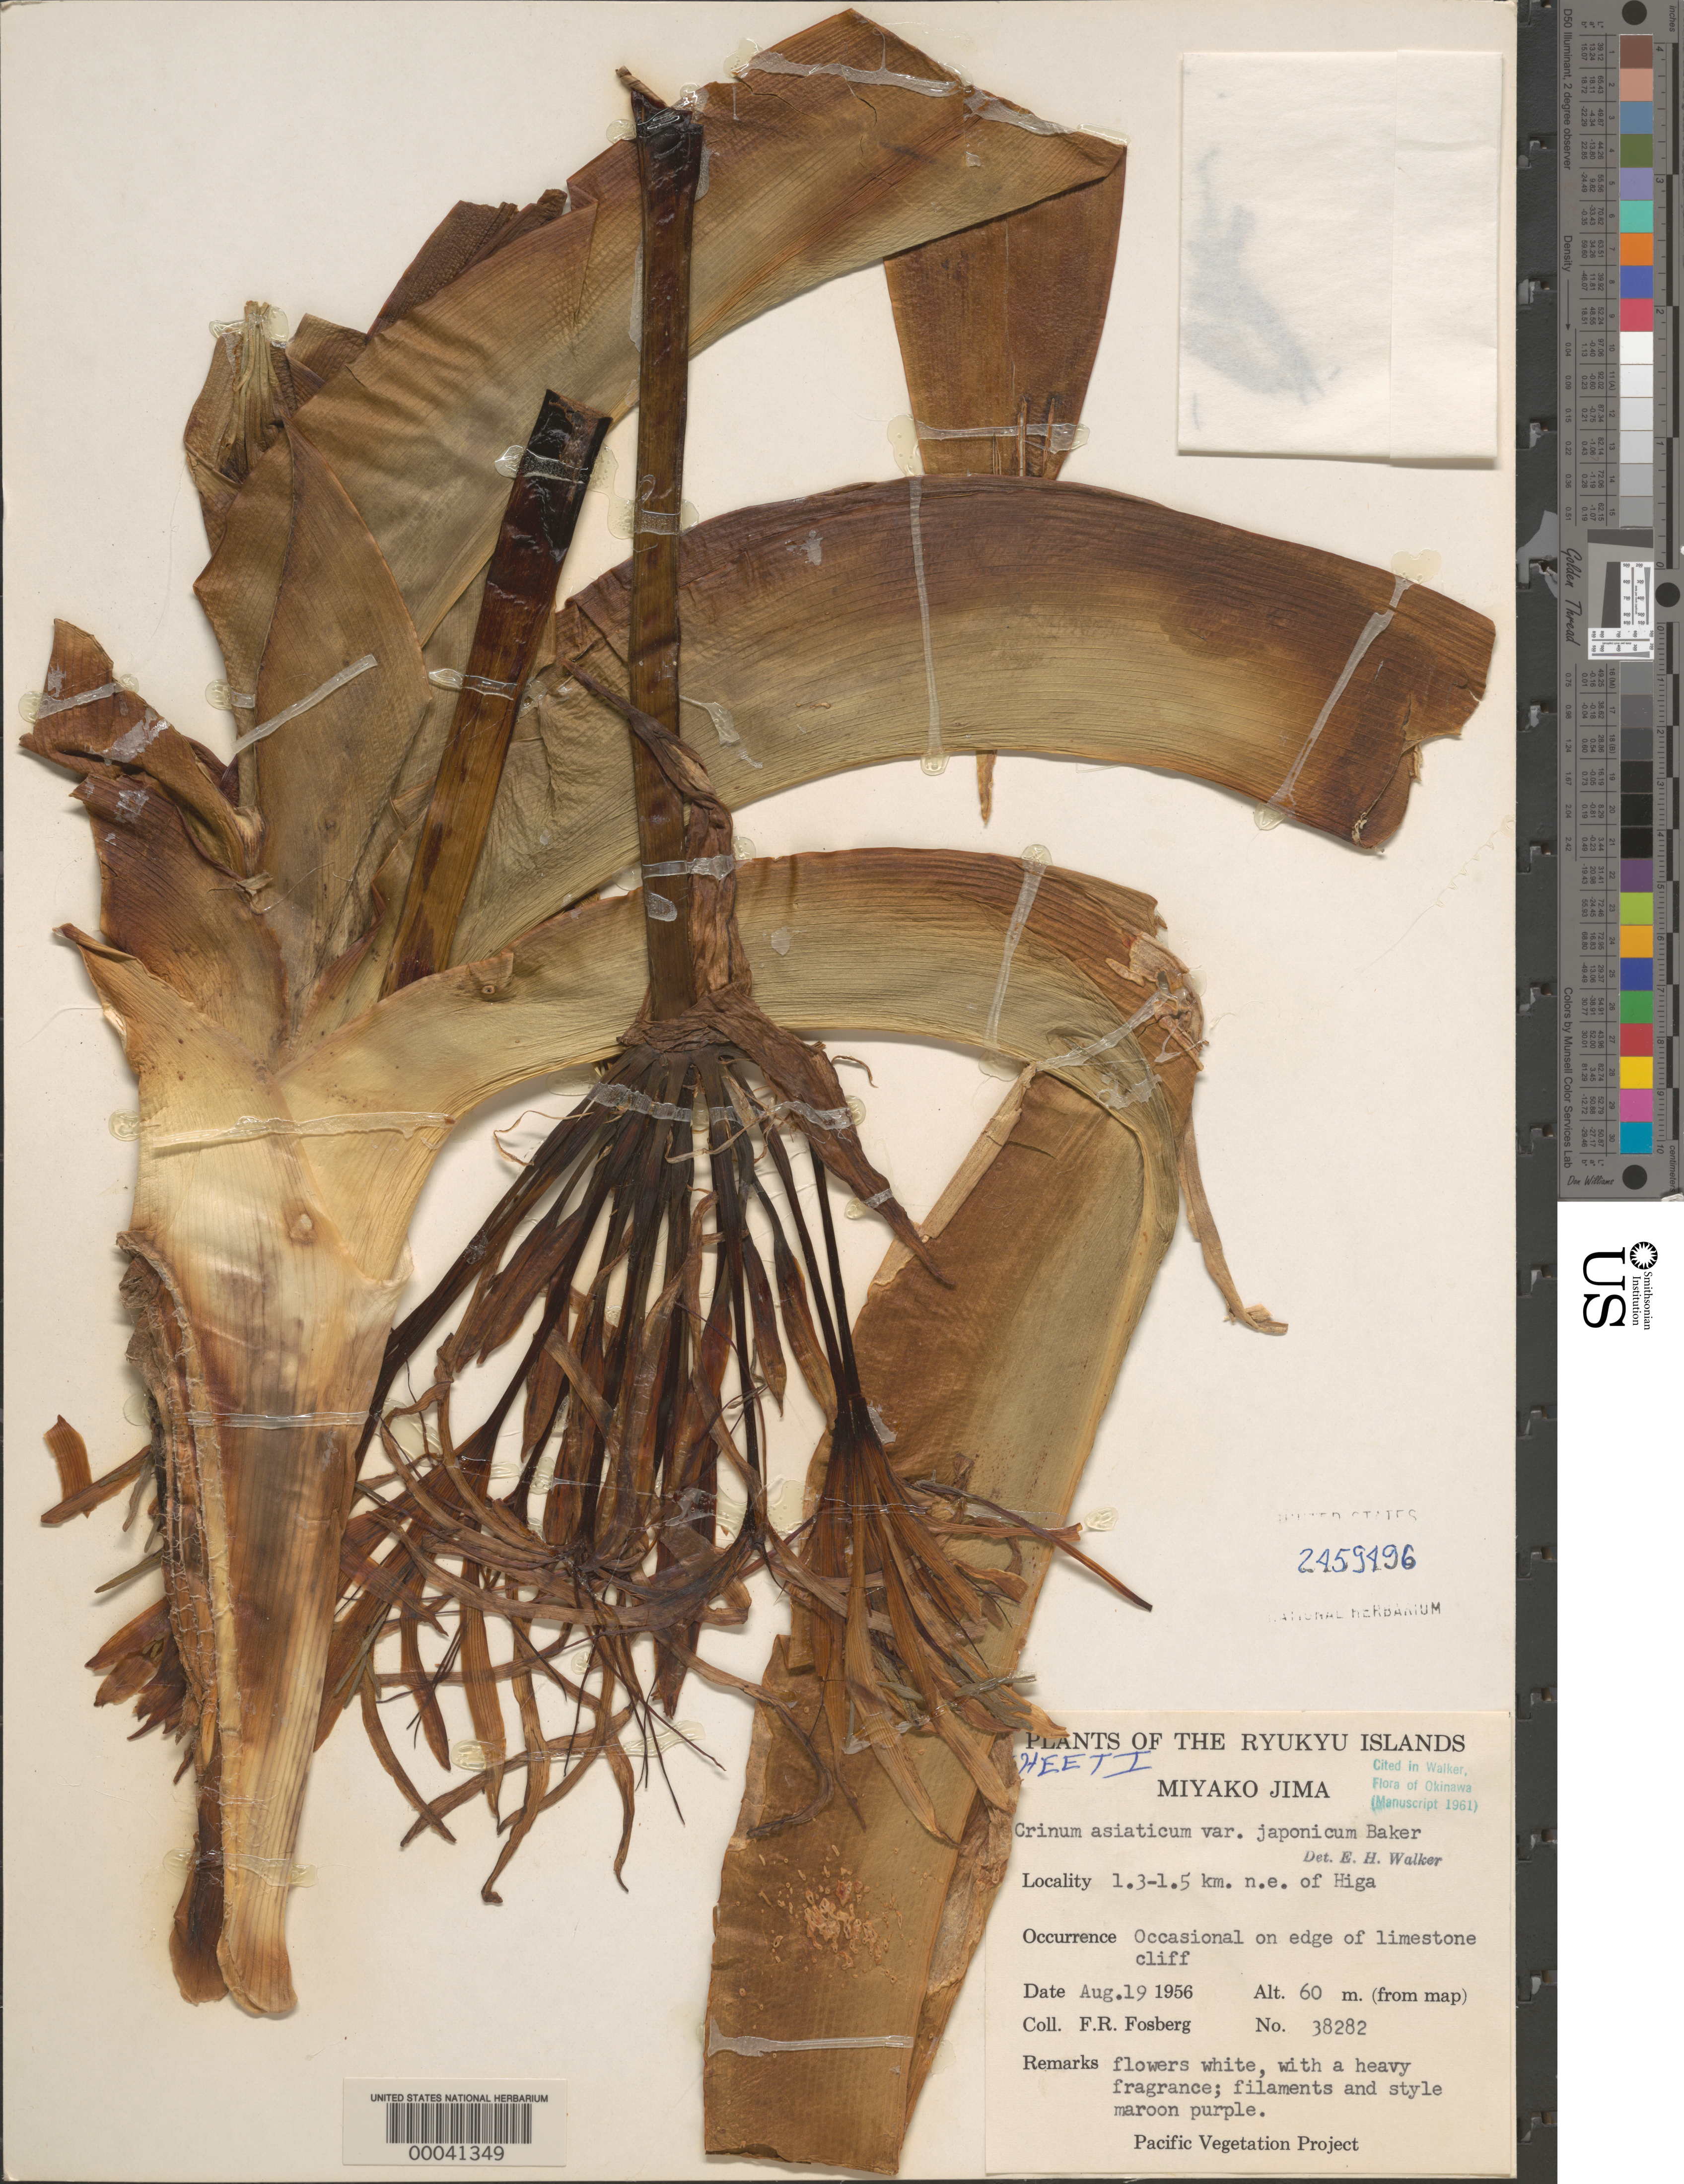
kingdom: Plantae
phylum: Tracheophyta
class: Liliopsida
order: Asparagales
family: Amaryllidaceae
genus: Crinum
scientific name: Crinum asiaticum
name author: L.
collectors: F. R. Fosberg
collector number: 38282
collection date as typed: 19 Aug 1956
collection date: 1956-08-19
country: Japan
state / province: Okinawa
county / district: Okinawa Prefecture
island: Miyako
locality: Ryukyu is, miyako jima, 1.5 km ne of higa [Sakishima Is.]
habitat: Edge of limestone cliff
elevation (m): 60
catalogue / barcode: US 2459496